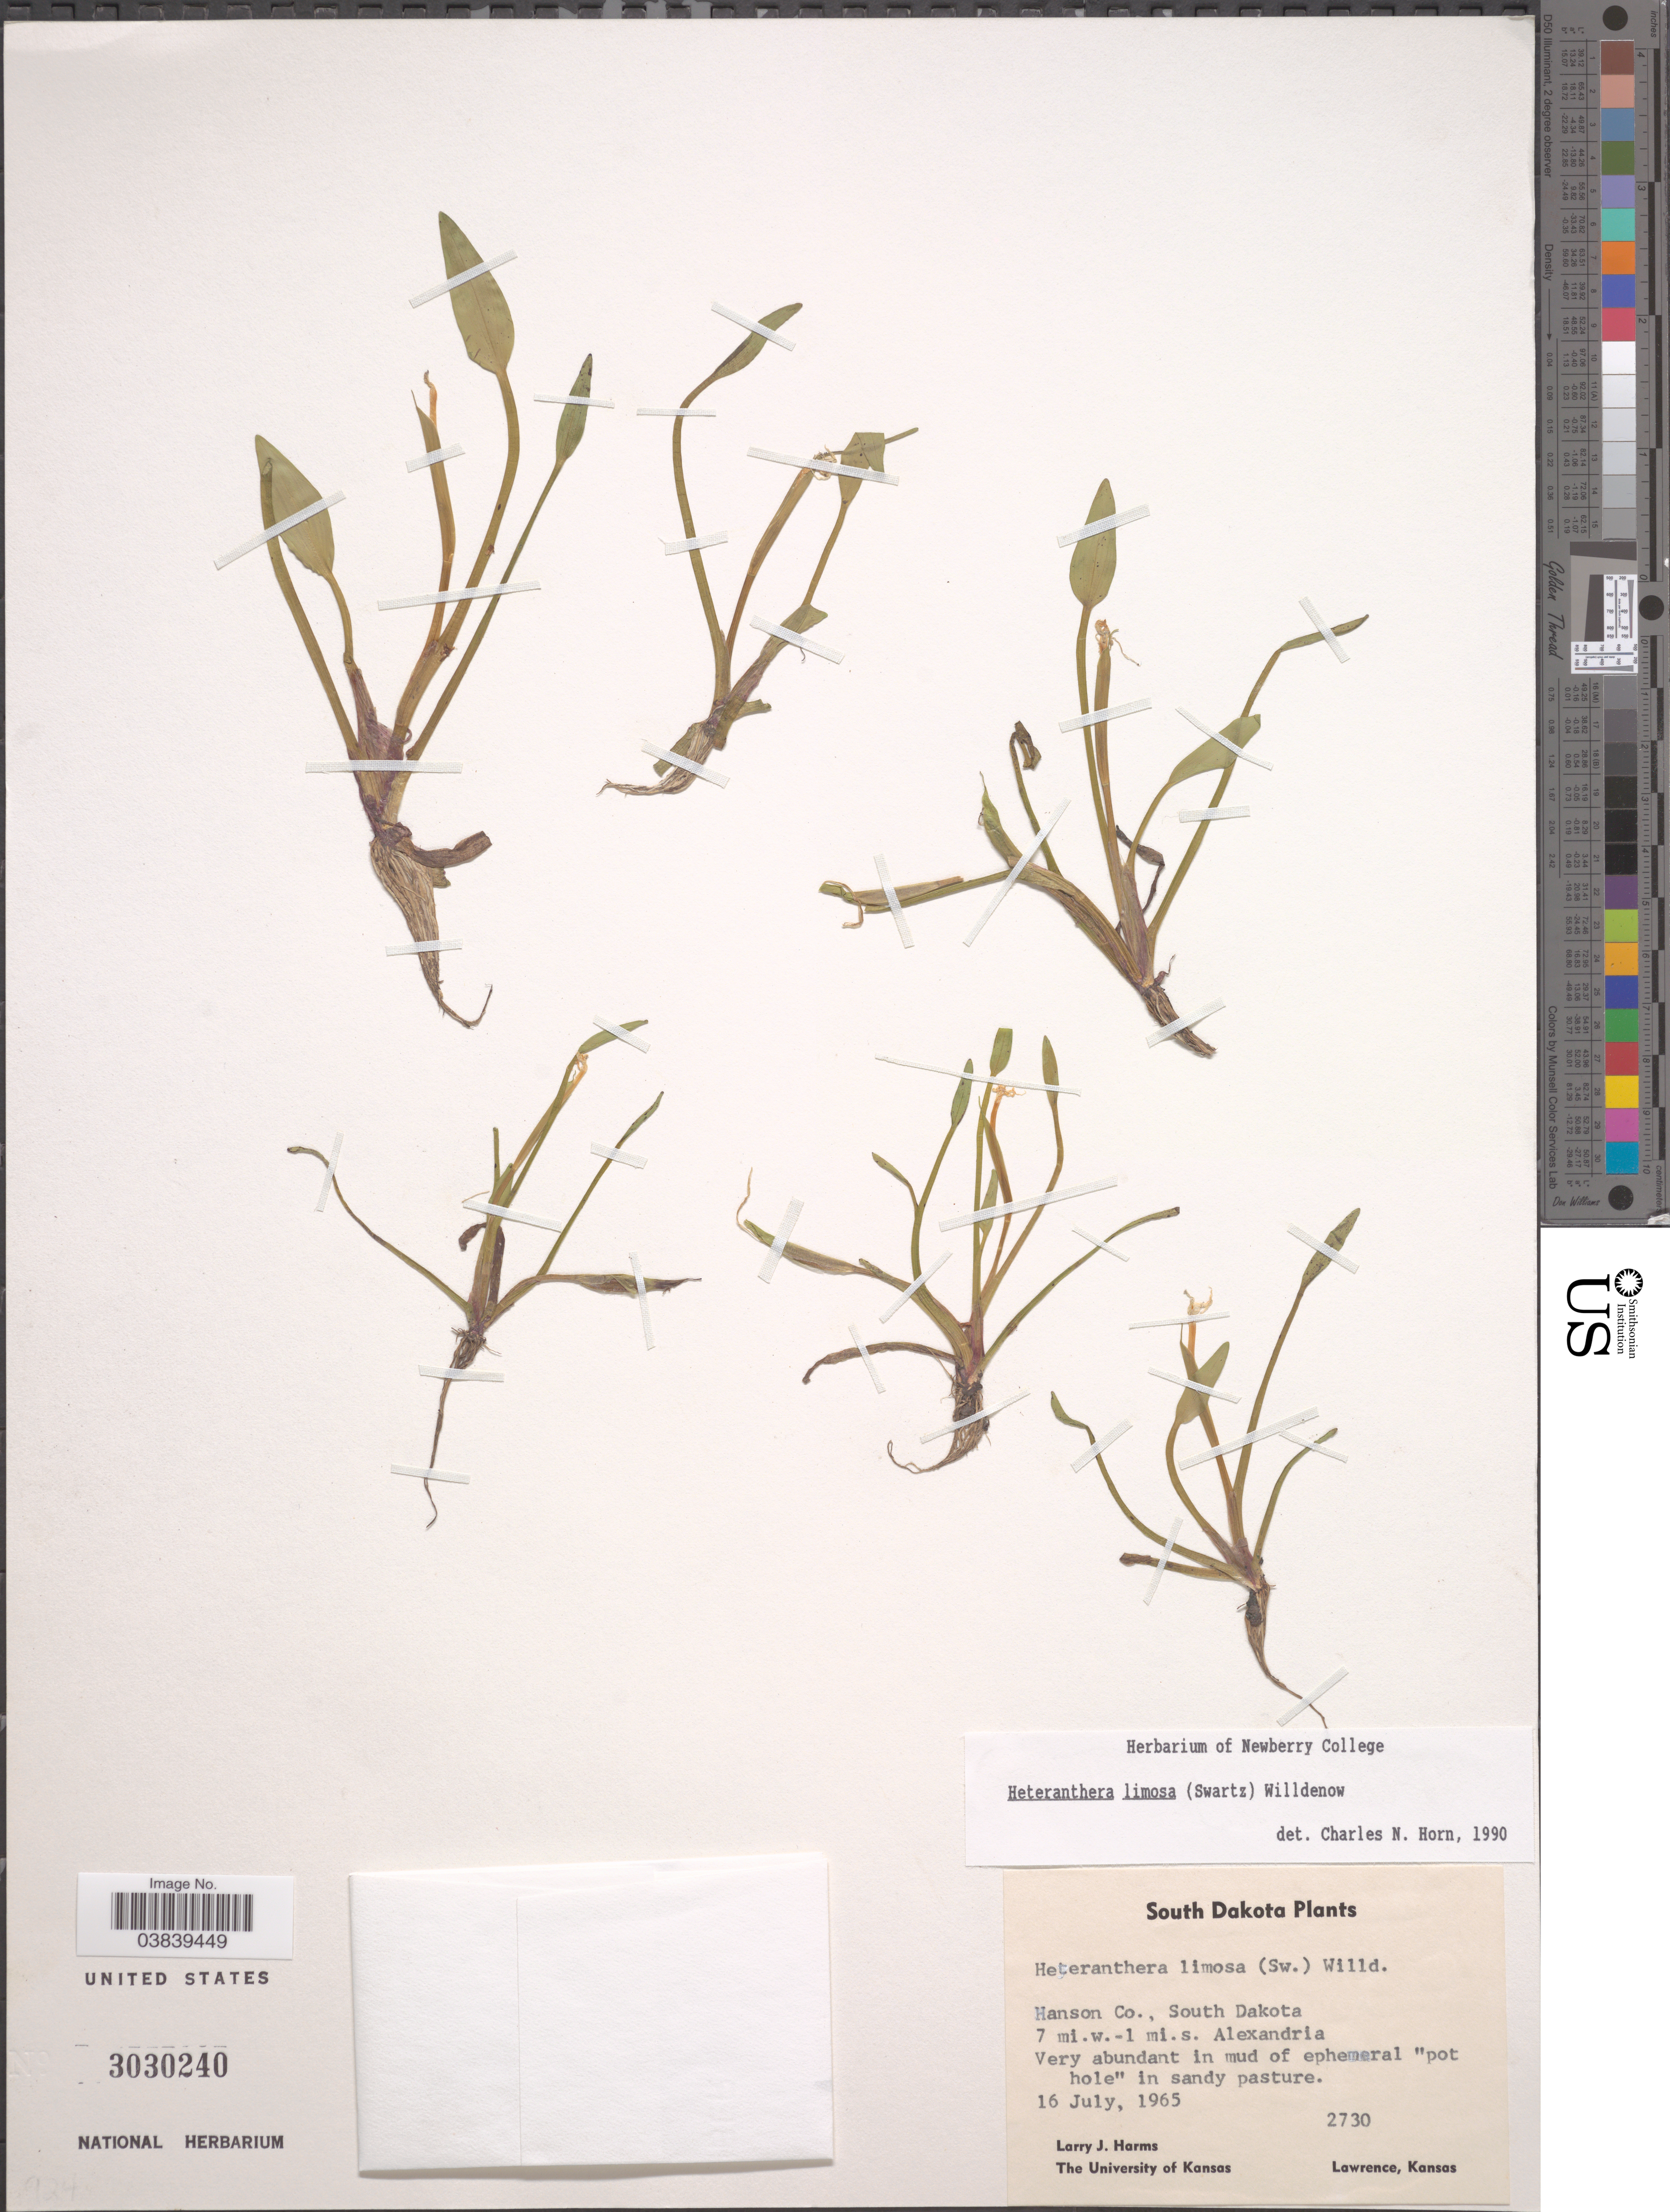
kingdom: Plantae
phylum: Tracheophyta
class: Liliopsida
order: Commelinales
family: Pontederiaceae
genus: Heteranthera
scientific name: Heteranthera limosa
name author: (Sw.) Willd.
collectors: L. Harms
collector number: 2730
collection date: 1965-07-16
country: United States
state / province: South Dakota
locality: Hanson Co. 7 mi.w.-1 mi.s. Alexandria.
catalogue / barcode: US 3030240